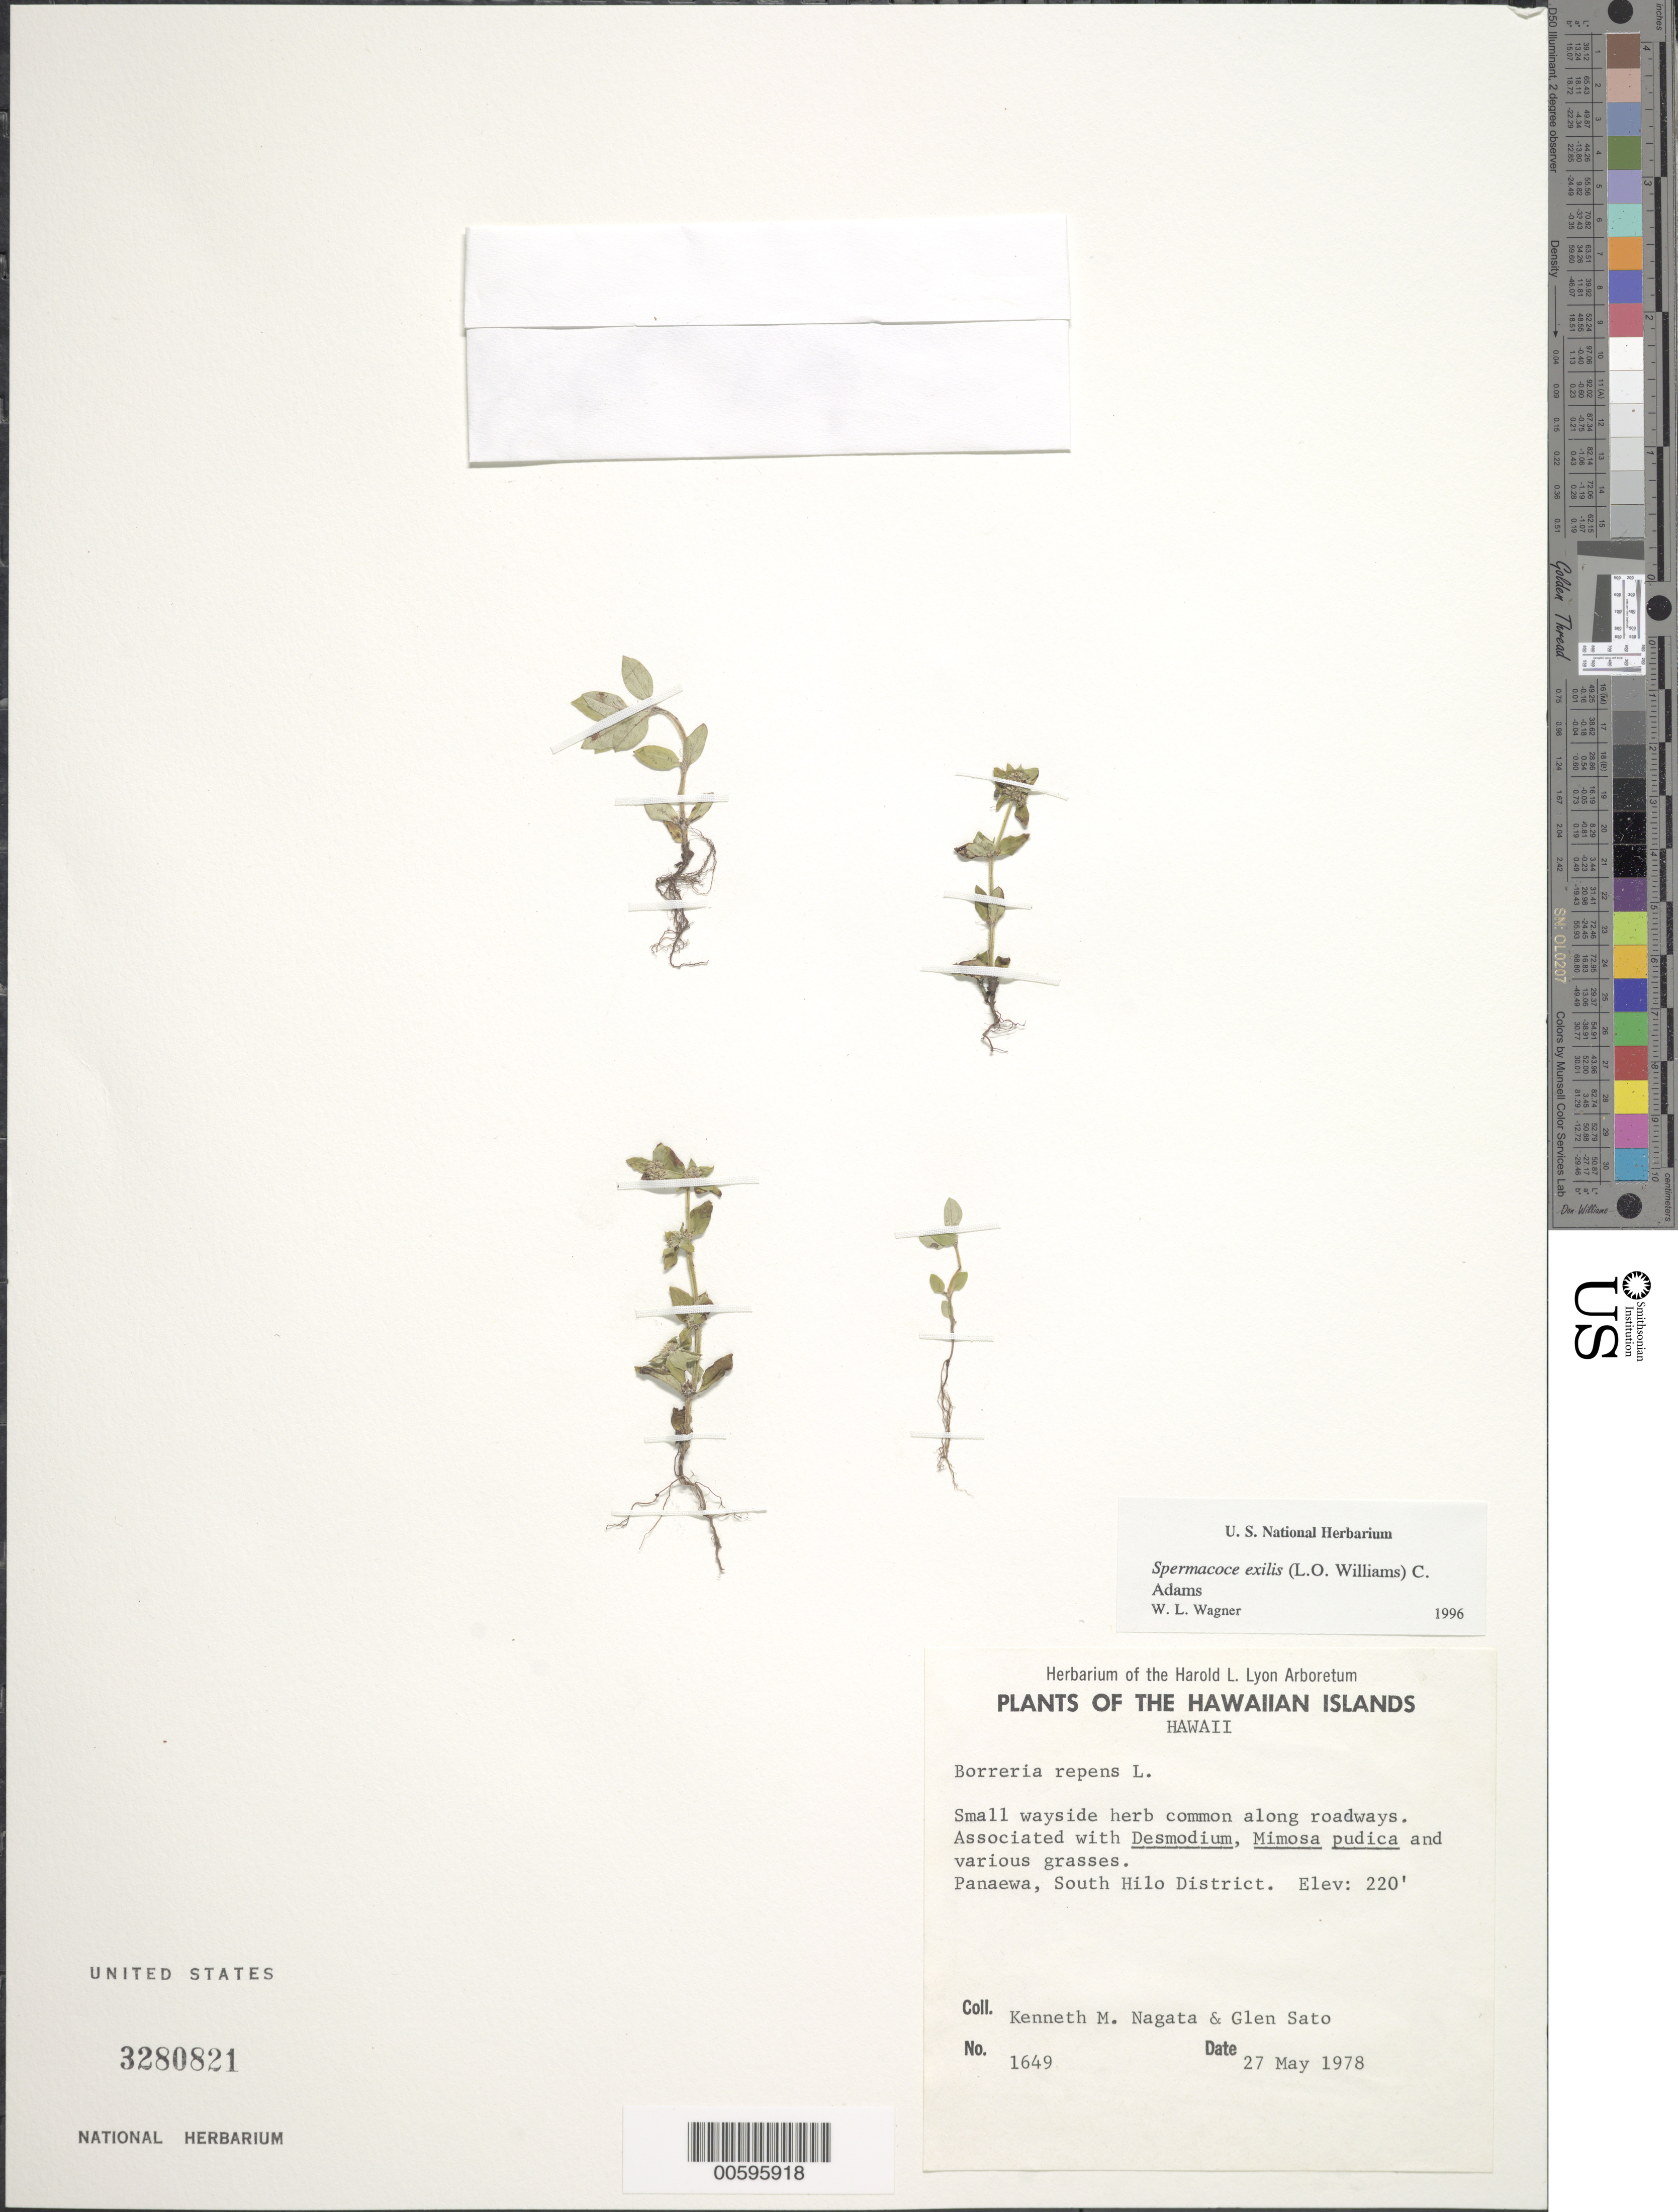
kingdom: Plantae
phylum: Tracheophyta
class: Magnoliopsida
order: Gentianales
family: Rubiaceae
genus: Spermacoce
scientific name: Spermacoce exilis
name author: (L.O. Williams) C.D. Adams ex W.C. Burger & C.M. Taylor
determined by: Wagner, W. L., (BOT), Smithsonian Institution - National Museum of Natural History (UNITED STATES)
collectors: K. Nagata & G. Sato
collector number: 1649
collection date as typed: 27 May 1978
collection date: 1978-05-27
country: United States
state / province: Hawaii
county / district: Hawaii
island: Hawaii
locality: Panaewa, South Hilo Dist.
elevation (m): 67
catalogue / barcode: US 3280821